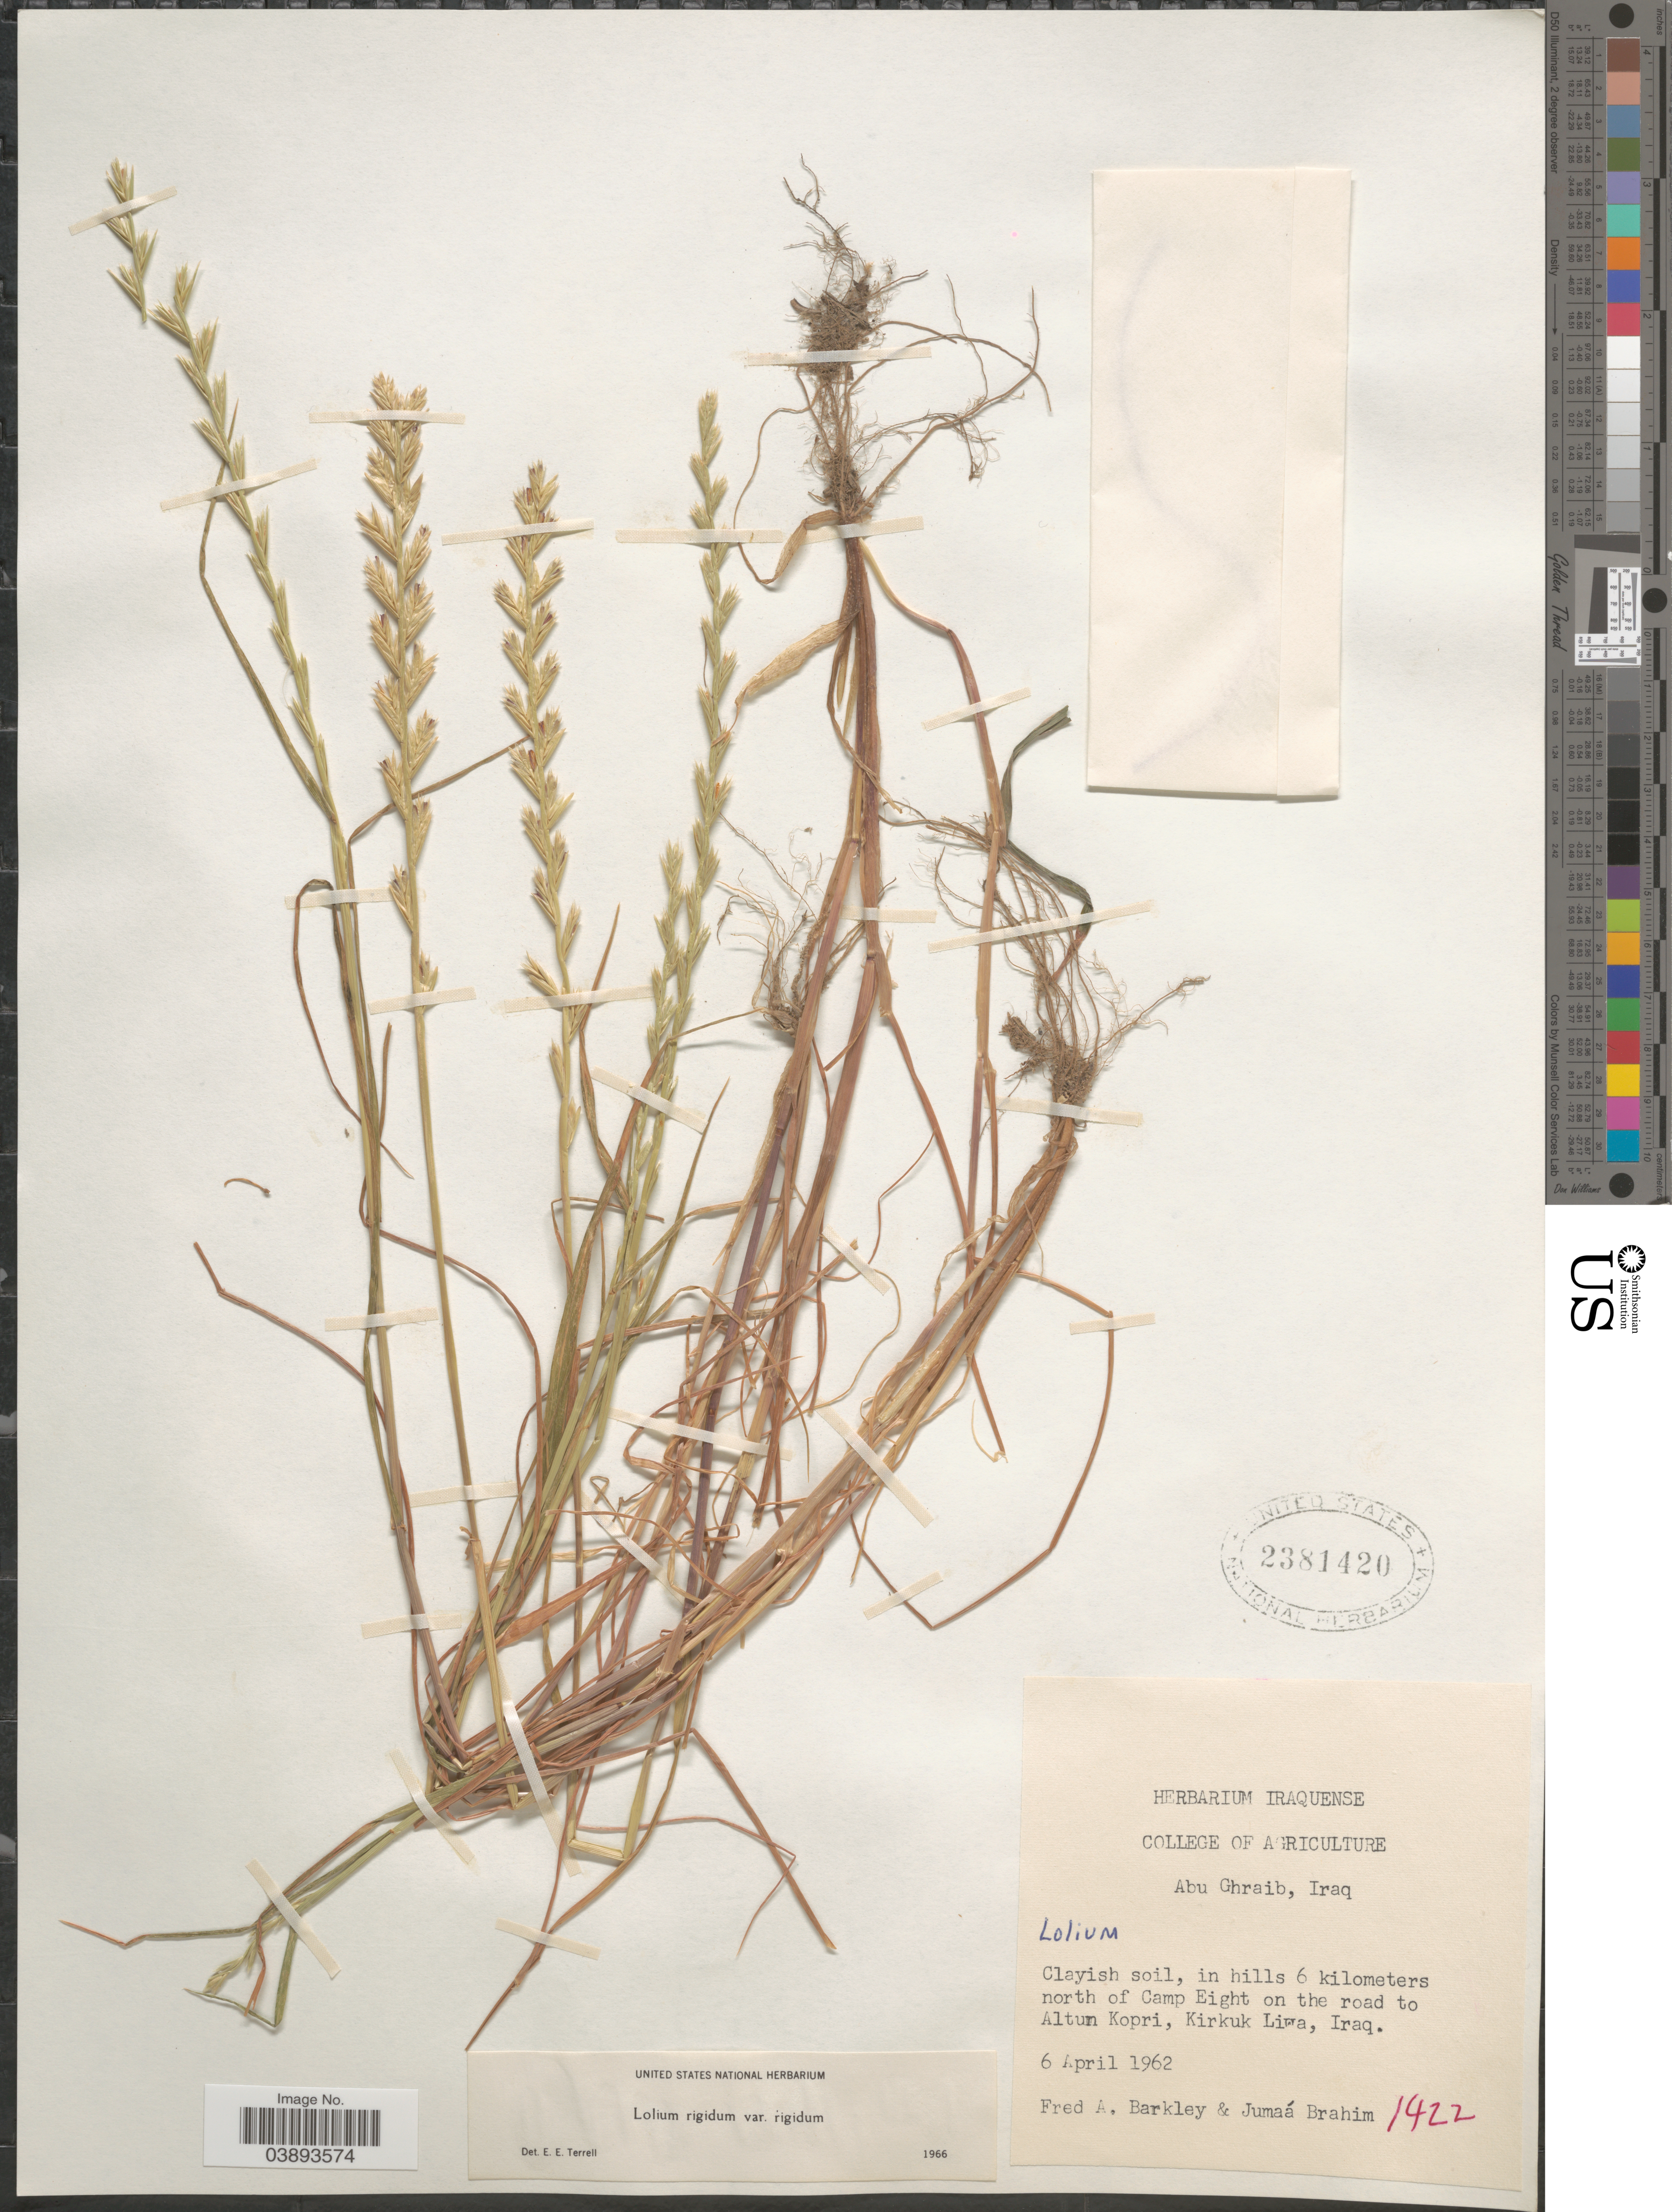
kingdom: Plantae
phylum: Tracheophyta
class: Liliopsida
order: Poales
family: Poaceae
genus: Lolium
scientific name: Lolium rigidum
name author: Gaudin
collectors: F. A. Barkley & Brahim M., J.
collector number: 1422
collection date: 1962-04-06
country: Iraq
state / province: Kirkūk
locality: Clayish soil, in hills 6 kilometers north of Camp Eight on the road to Altun Kopri, Kirkuk Liwa.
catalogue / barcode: US 2381420